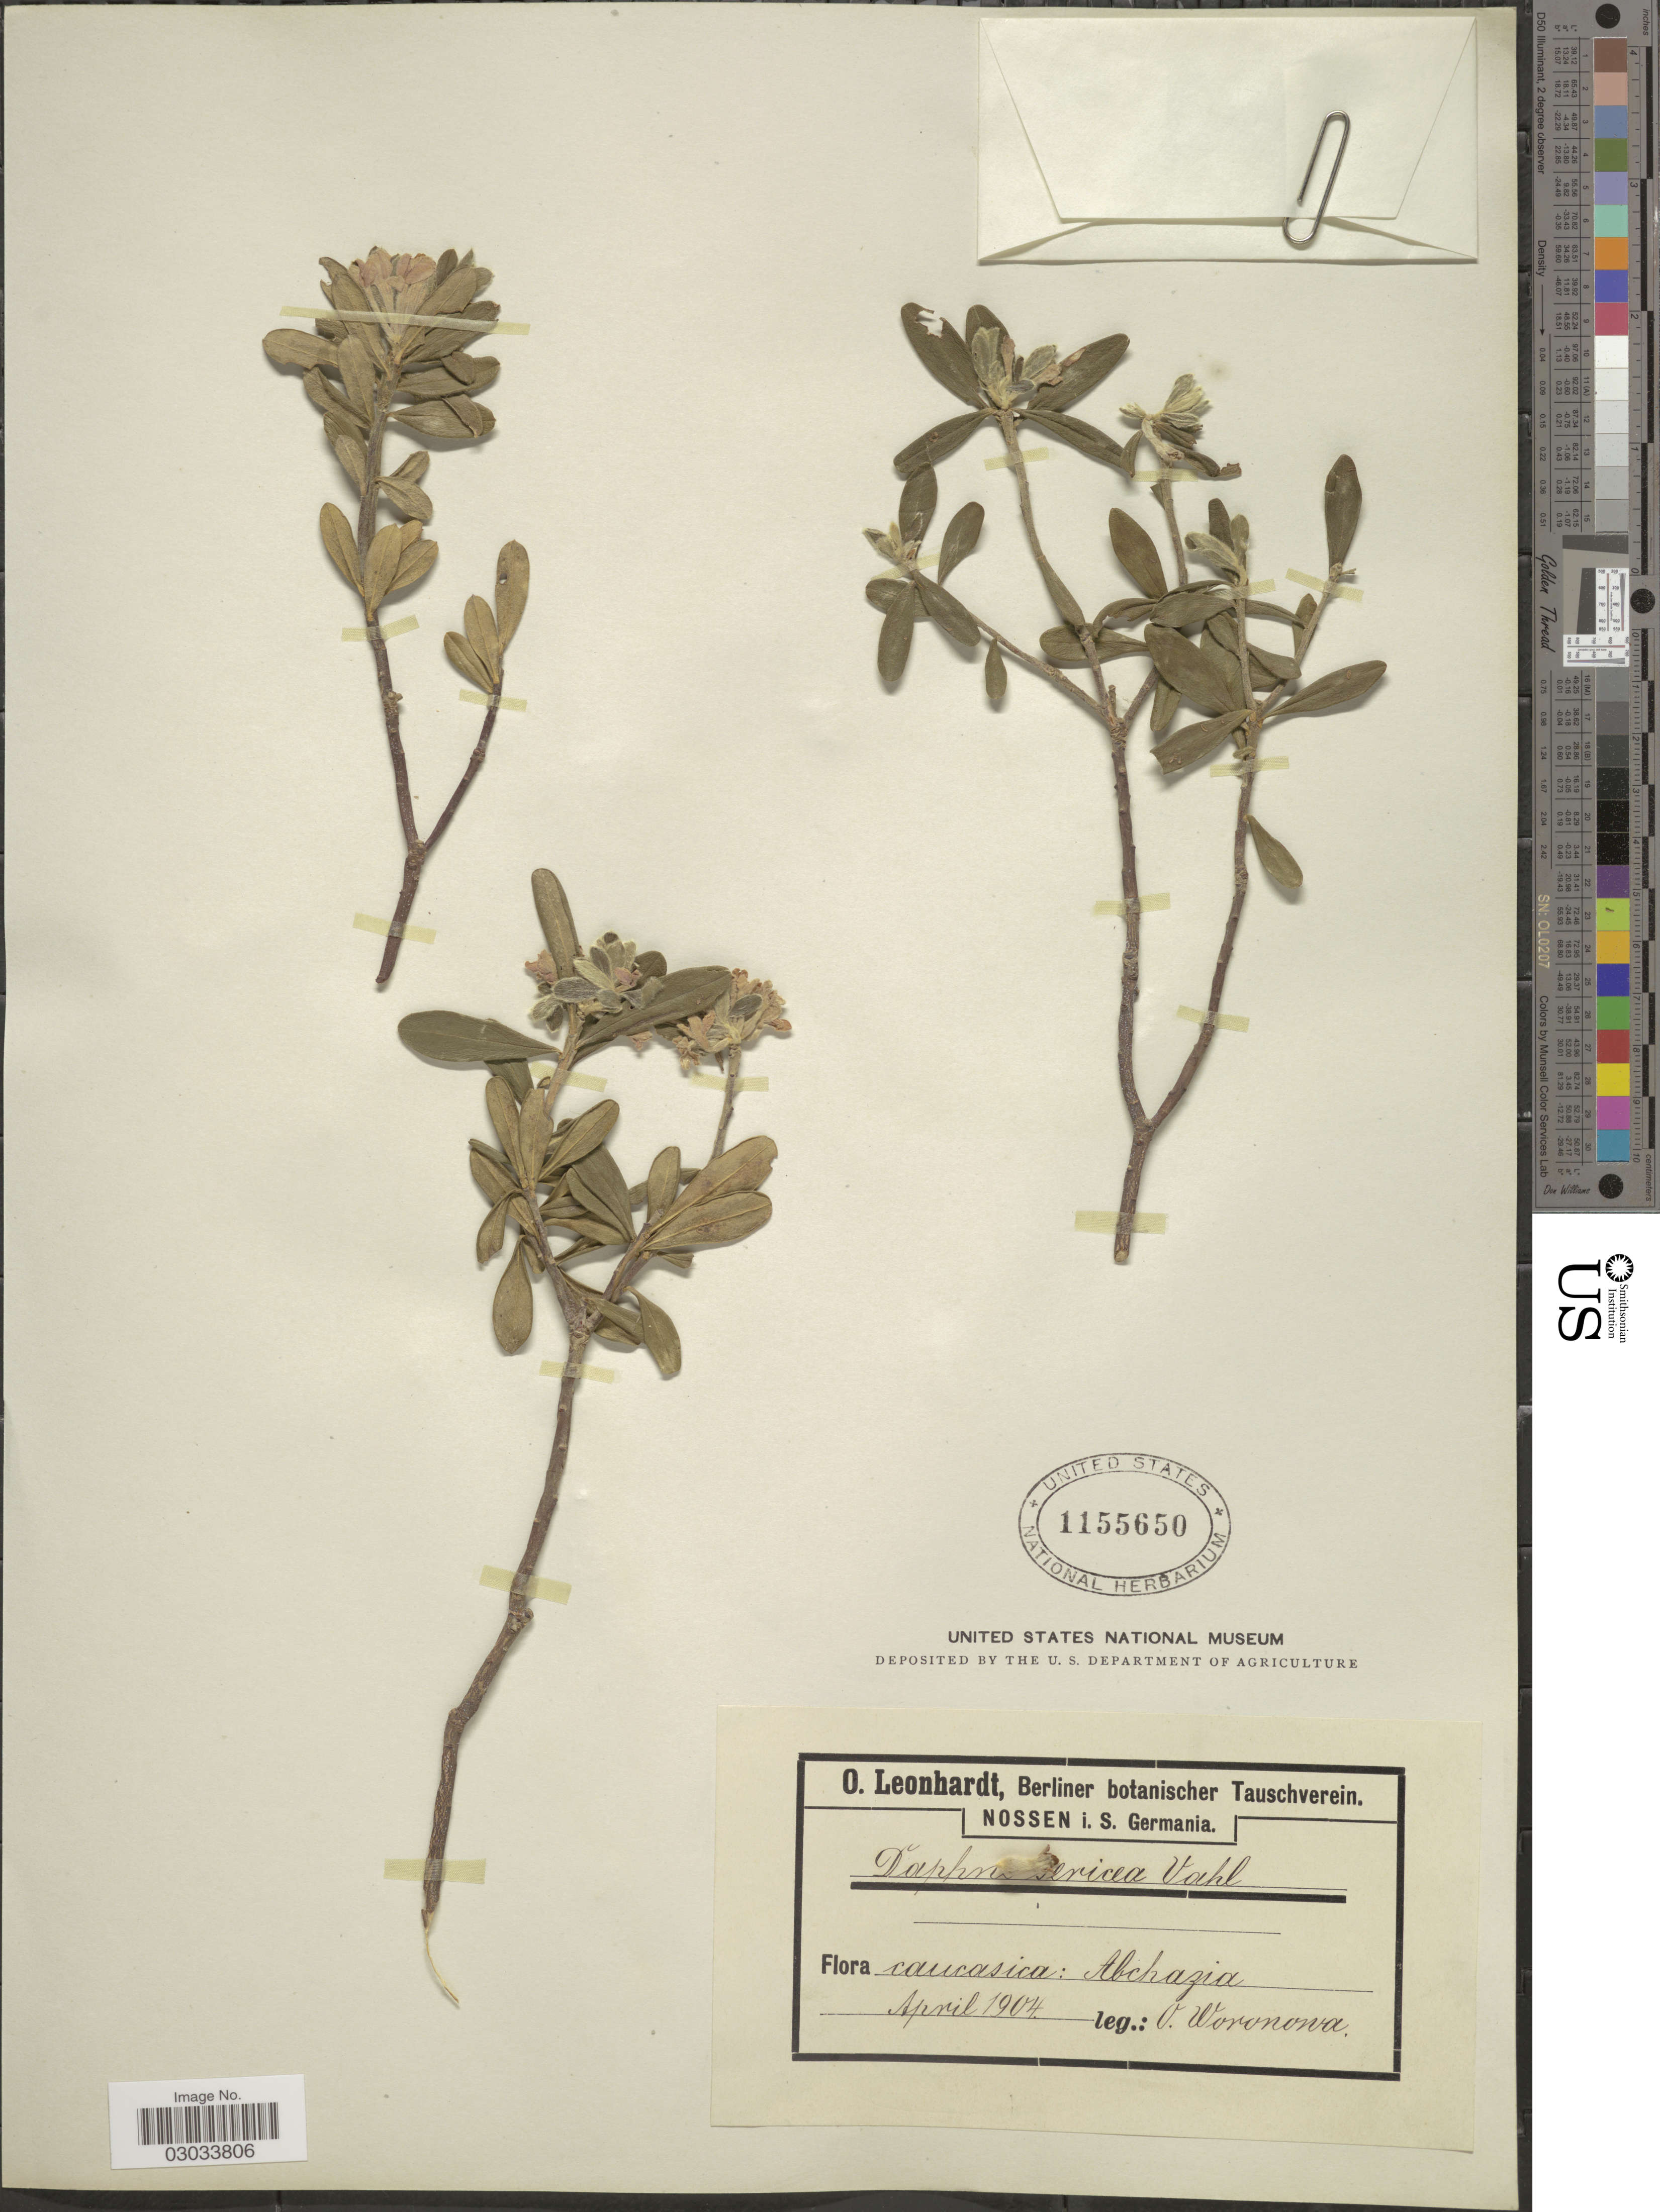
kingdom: Plantae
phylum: Tracheophyta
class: Magnoliopsida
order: Malvales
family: Thymelaeaceae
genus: Daphne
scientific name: Daphne sericea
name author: Vahl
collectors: O. Woronowa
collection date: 1904-04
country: Georgia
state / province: Abkhazia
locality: Caucasica: Abchazia.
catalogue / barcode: US 1155650